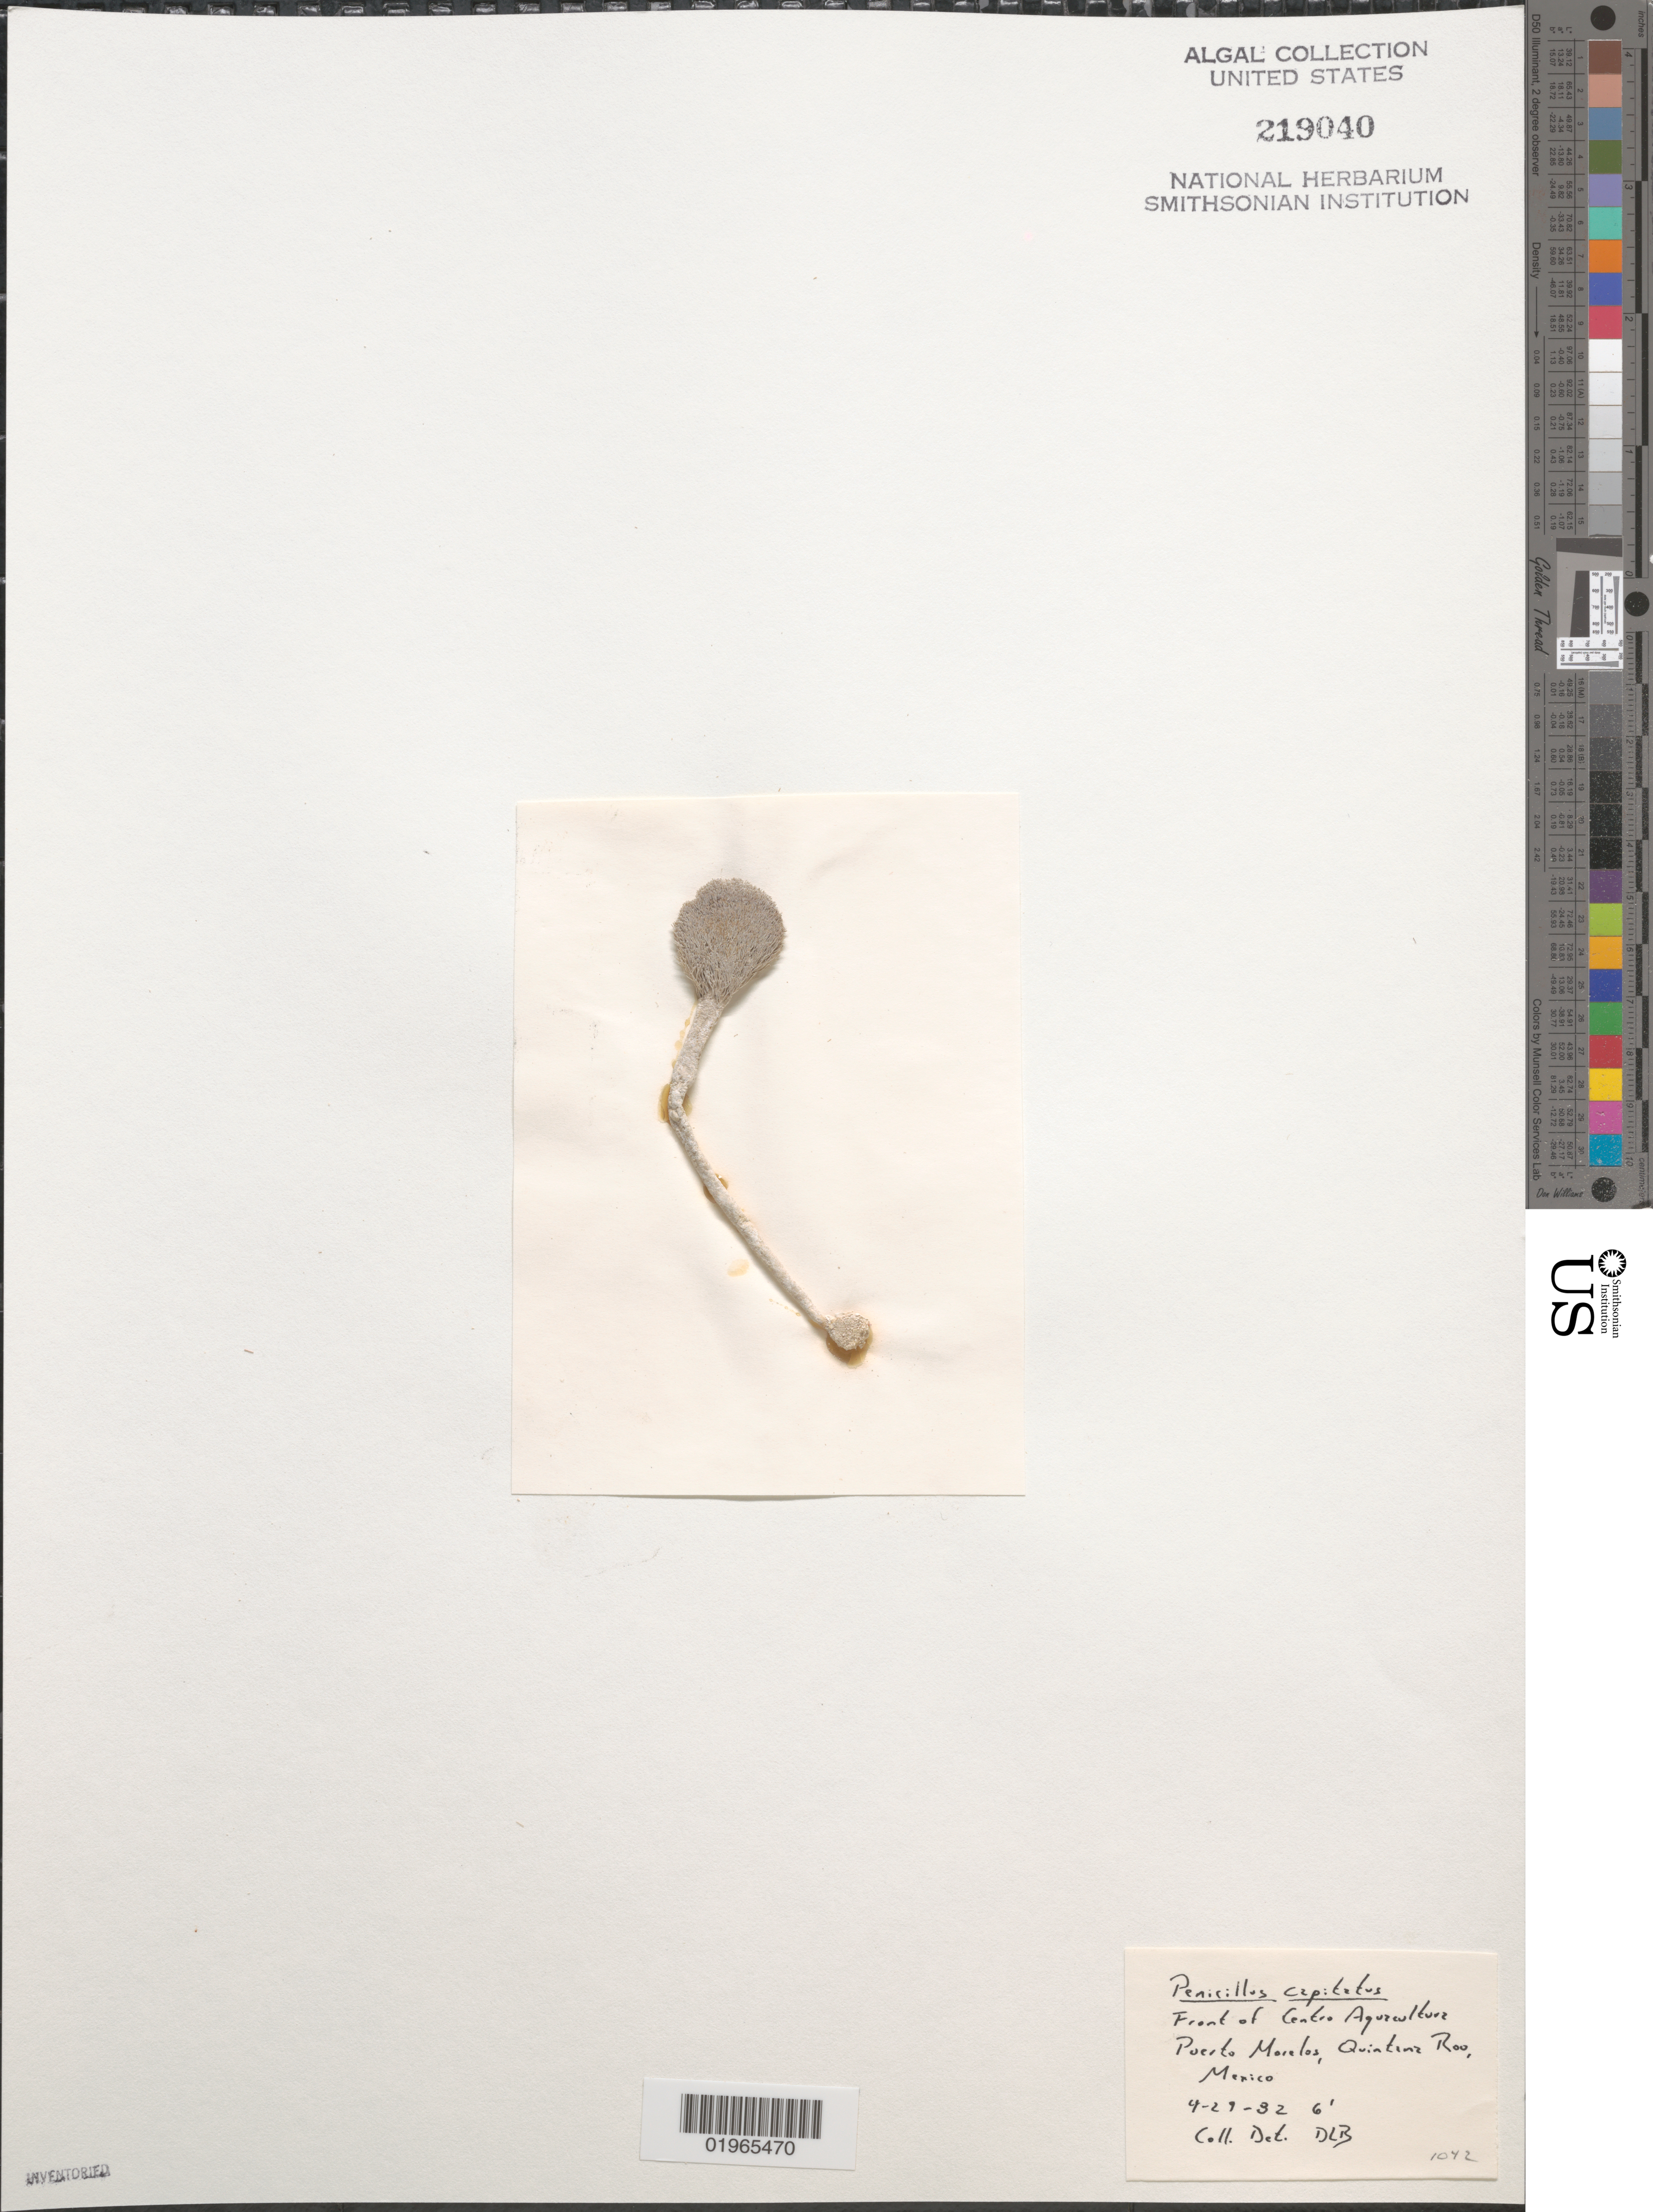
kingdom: Plantae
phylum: Chlorophyta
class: Ulvophyceae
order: Bryopsidales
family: Udoteaceae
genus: Penicillus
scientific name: Penicillus capitatus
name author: Lam.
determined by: Ballantine, D. L.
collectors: D.L. Ballantine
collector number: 1042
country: Mexico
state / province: Quintana Roo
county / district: Puerto Morelos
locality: Front of Centro Aquacultura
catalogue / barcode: US 219040